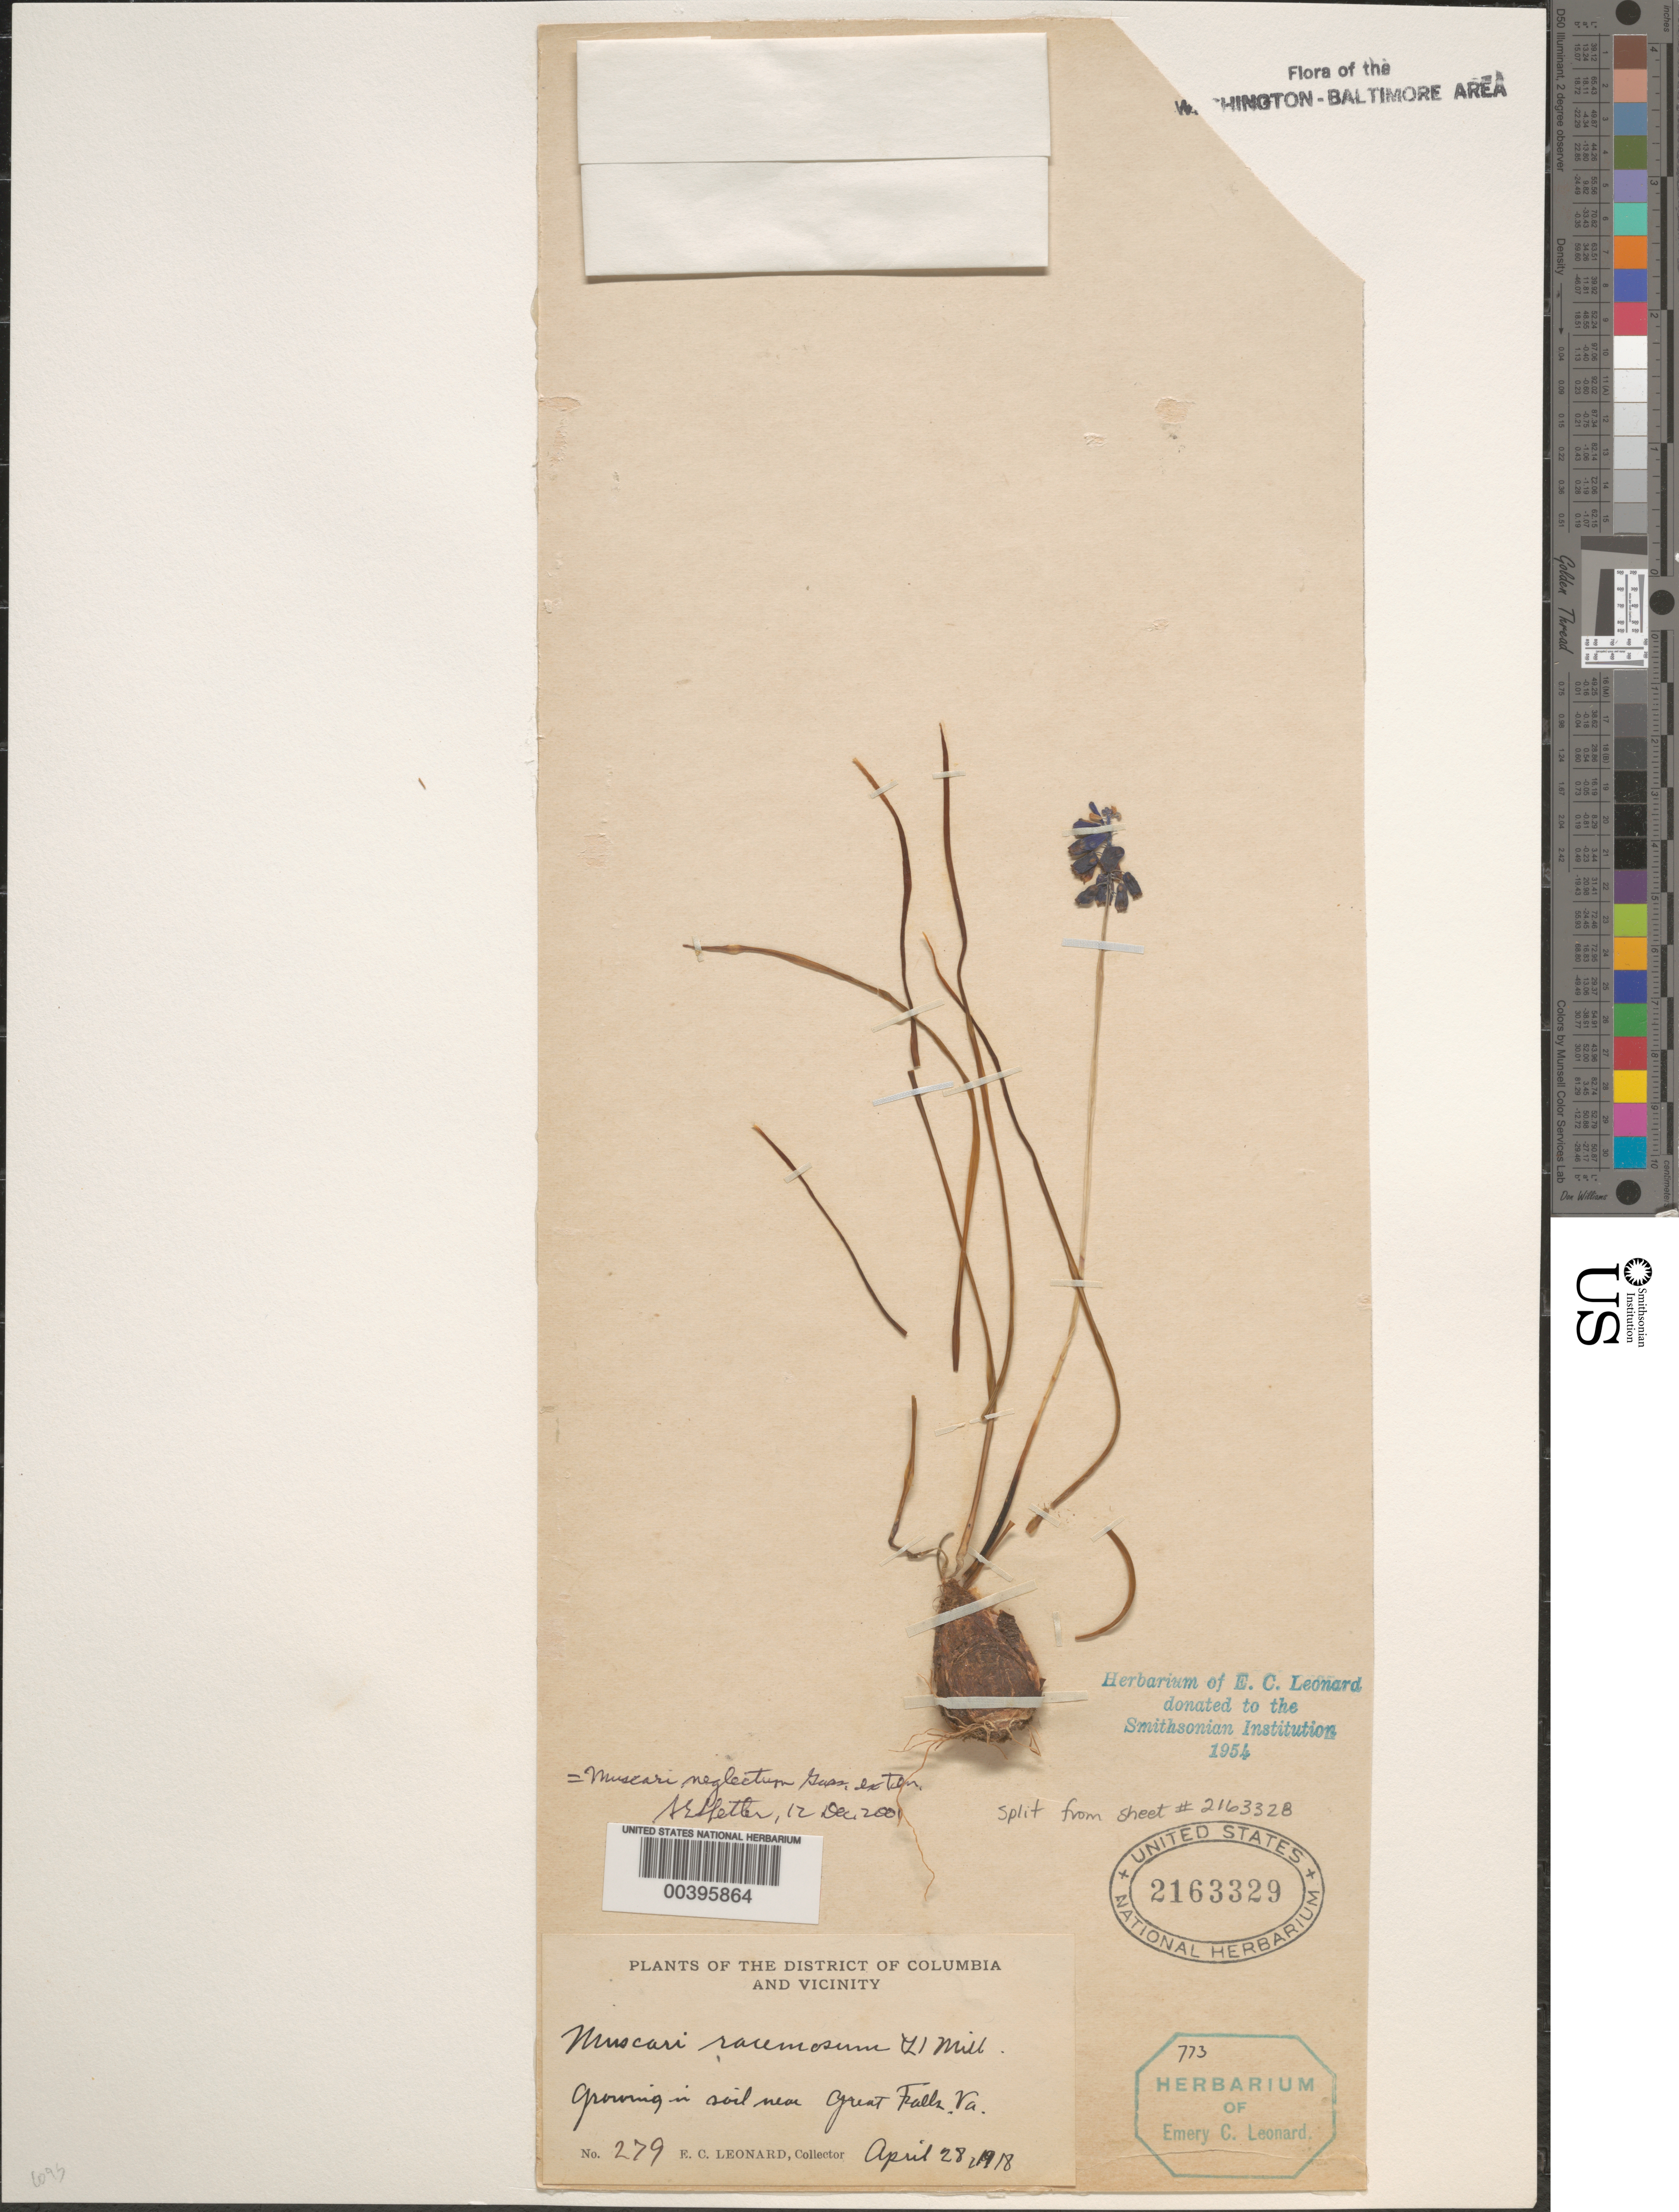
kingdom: Plantae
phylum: Tracheophyta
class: Liliopsida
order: Asparagales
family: Asparagaceae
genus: Muscari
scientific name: Muscari neglectum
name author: Gussone ex Ten.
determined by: Shetler, Stanwyn G., (US), NMNH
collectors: E. C. Leonard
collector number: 279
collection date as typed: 28 Apr 1918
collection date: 1918-04-28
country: United States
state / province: Virginia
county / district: Fairfax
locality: Great Falls C. and O. Canal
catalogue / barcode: US 2163329